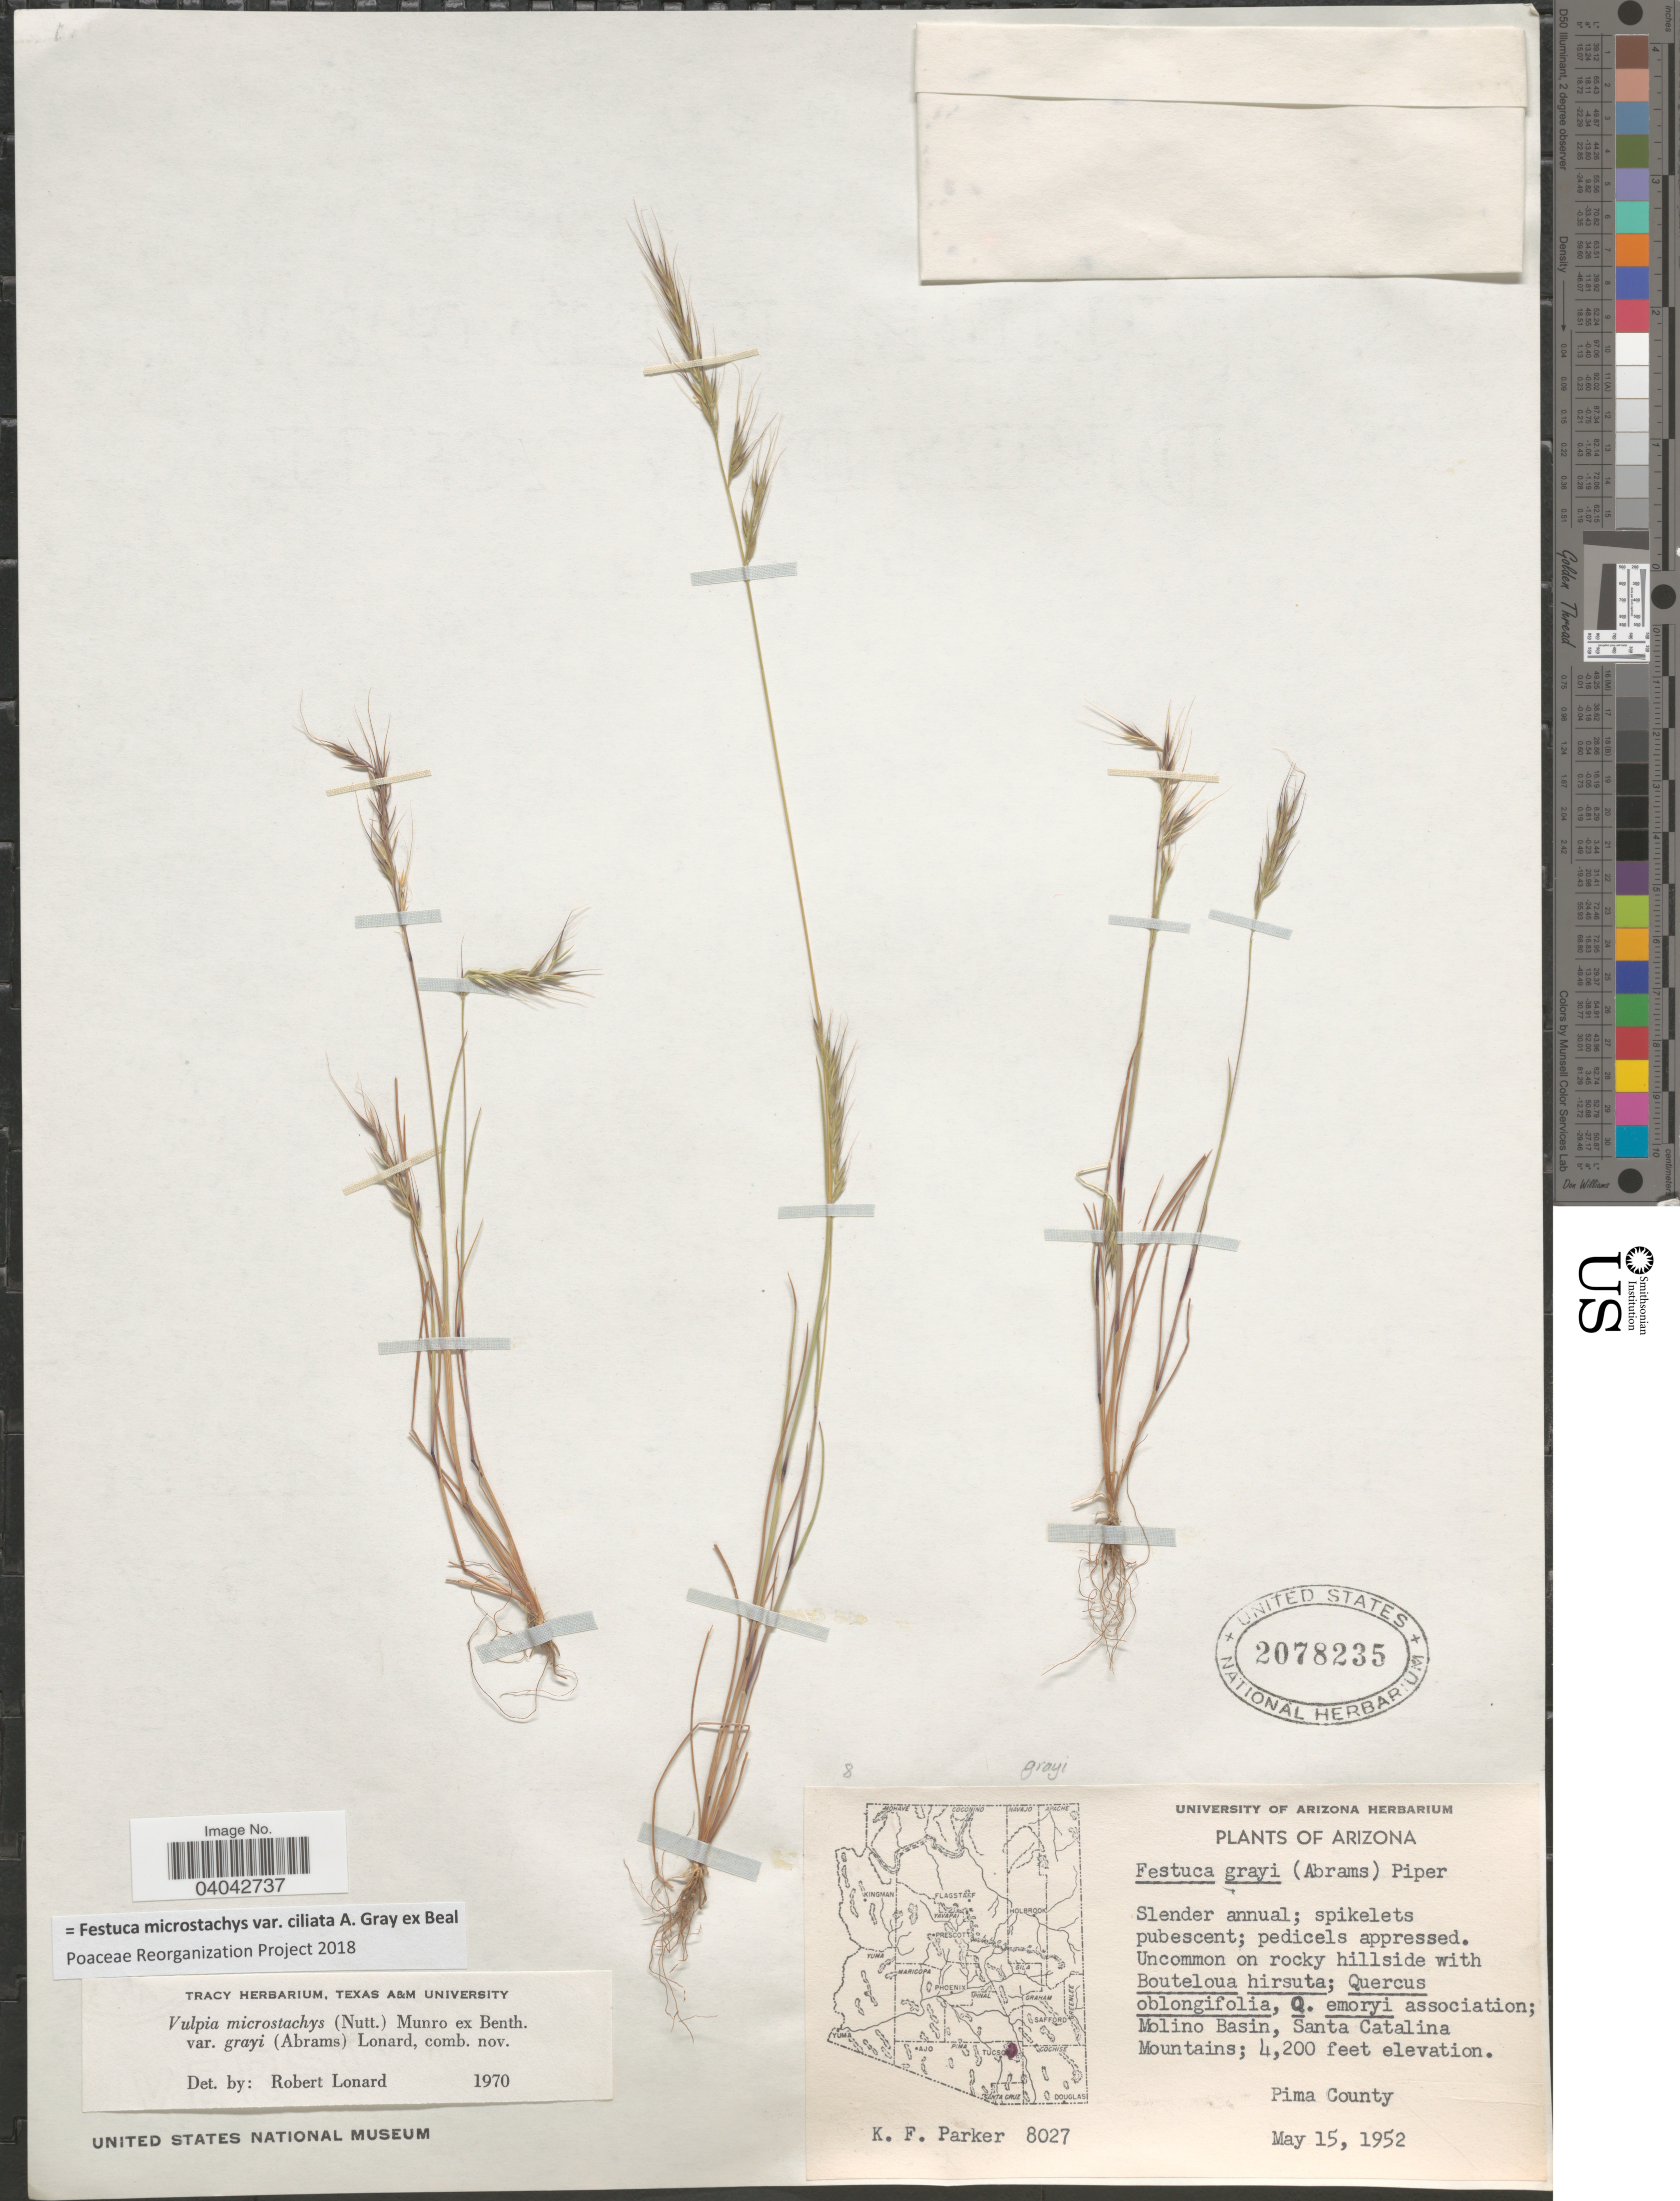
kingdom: Plantae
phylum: Tracheophyta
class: Liliopsida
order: Poales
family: Poaceae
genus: Festuca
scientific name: Festuca microstachys var. ciliata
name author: A. Gray ex W.J. Beal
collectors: K. F. Parker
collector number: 8027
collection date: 1952-05-15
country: United States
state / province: Arizona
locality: Molino Basin, Santa Catalina Mountains. Pima County.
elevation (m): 1280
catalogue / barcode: US 2078235